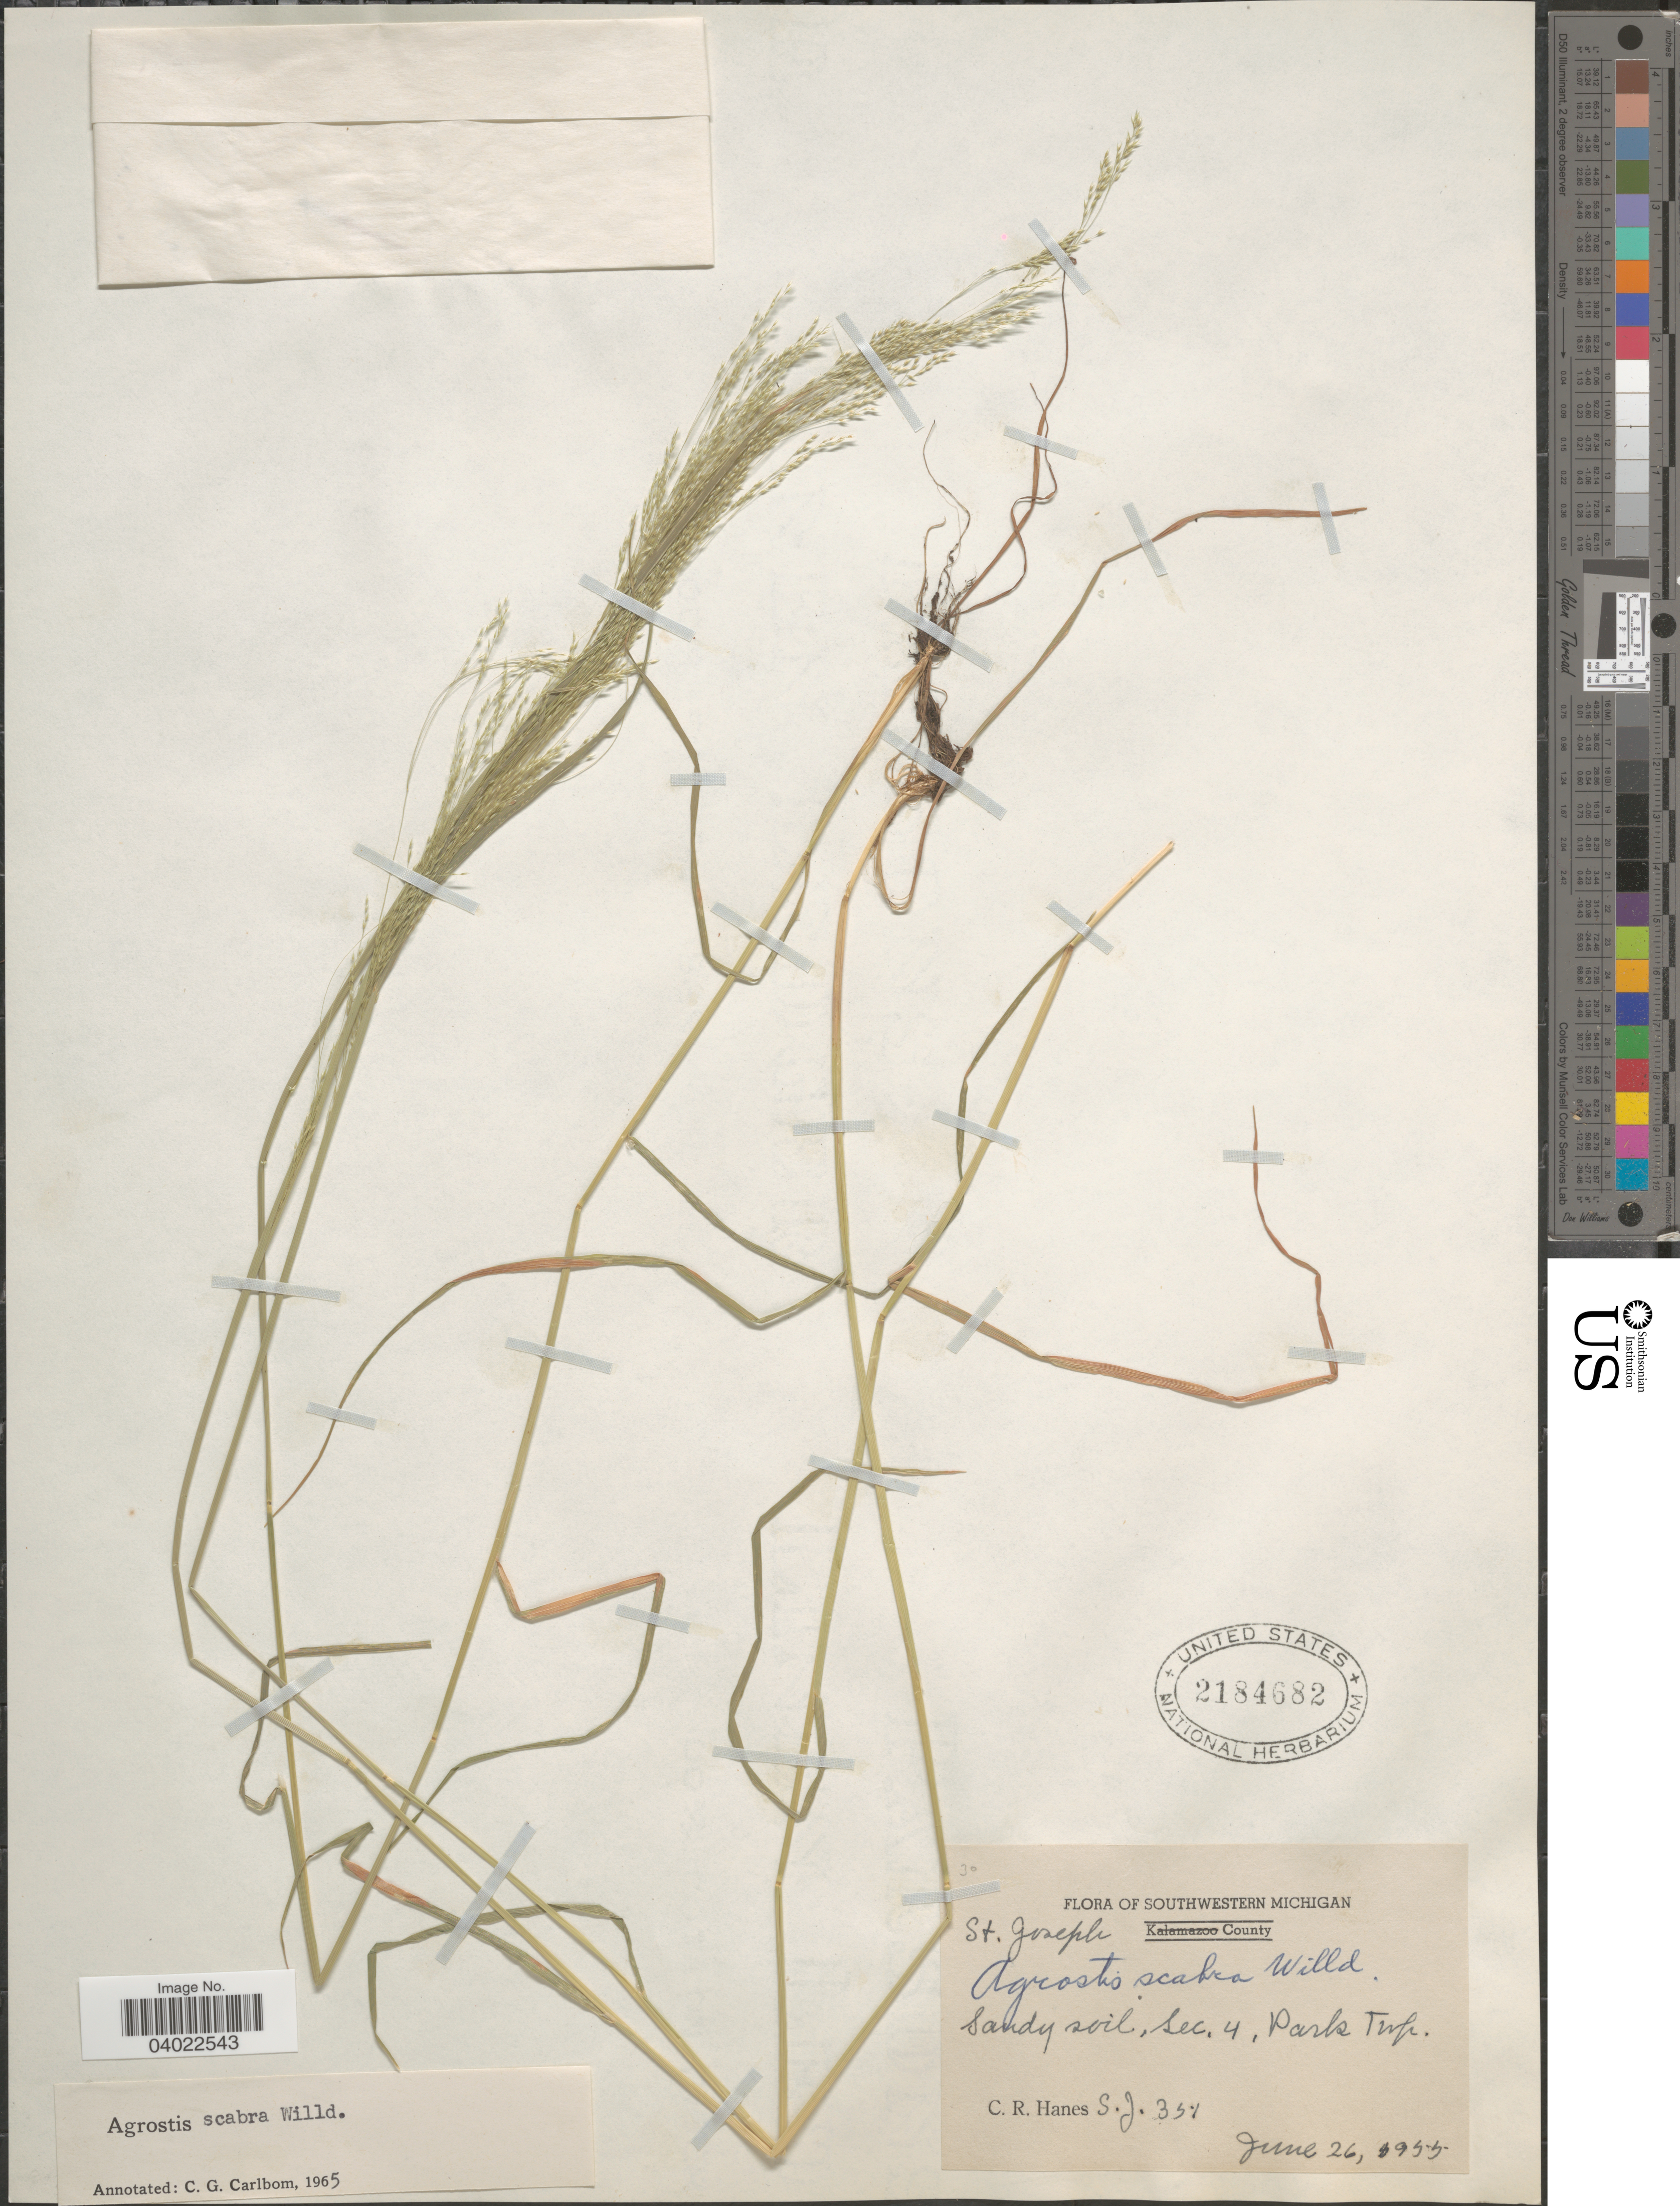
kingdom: Plantae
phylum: Tracheophyta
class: Liliopsida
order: Poales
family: Poaceae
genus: Agrostis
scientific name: Agrostis scabra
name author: Willd.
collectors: C. Hanes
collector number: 351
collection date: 1955-06-26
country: United States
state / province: Michigan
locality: Southwestern Michigan. St. Joseph. Sec. 4, Park Twp.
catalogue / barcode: US 2184682